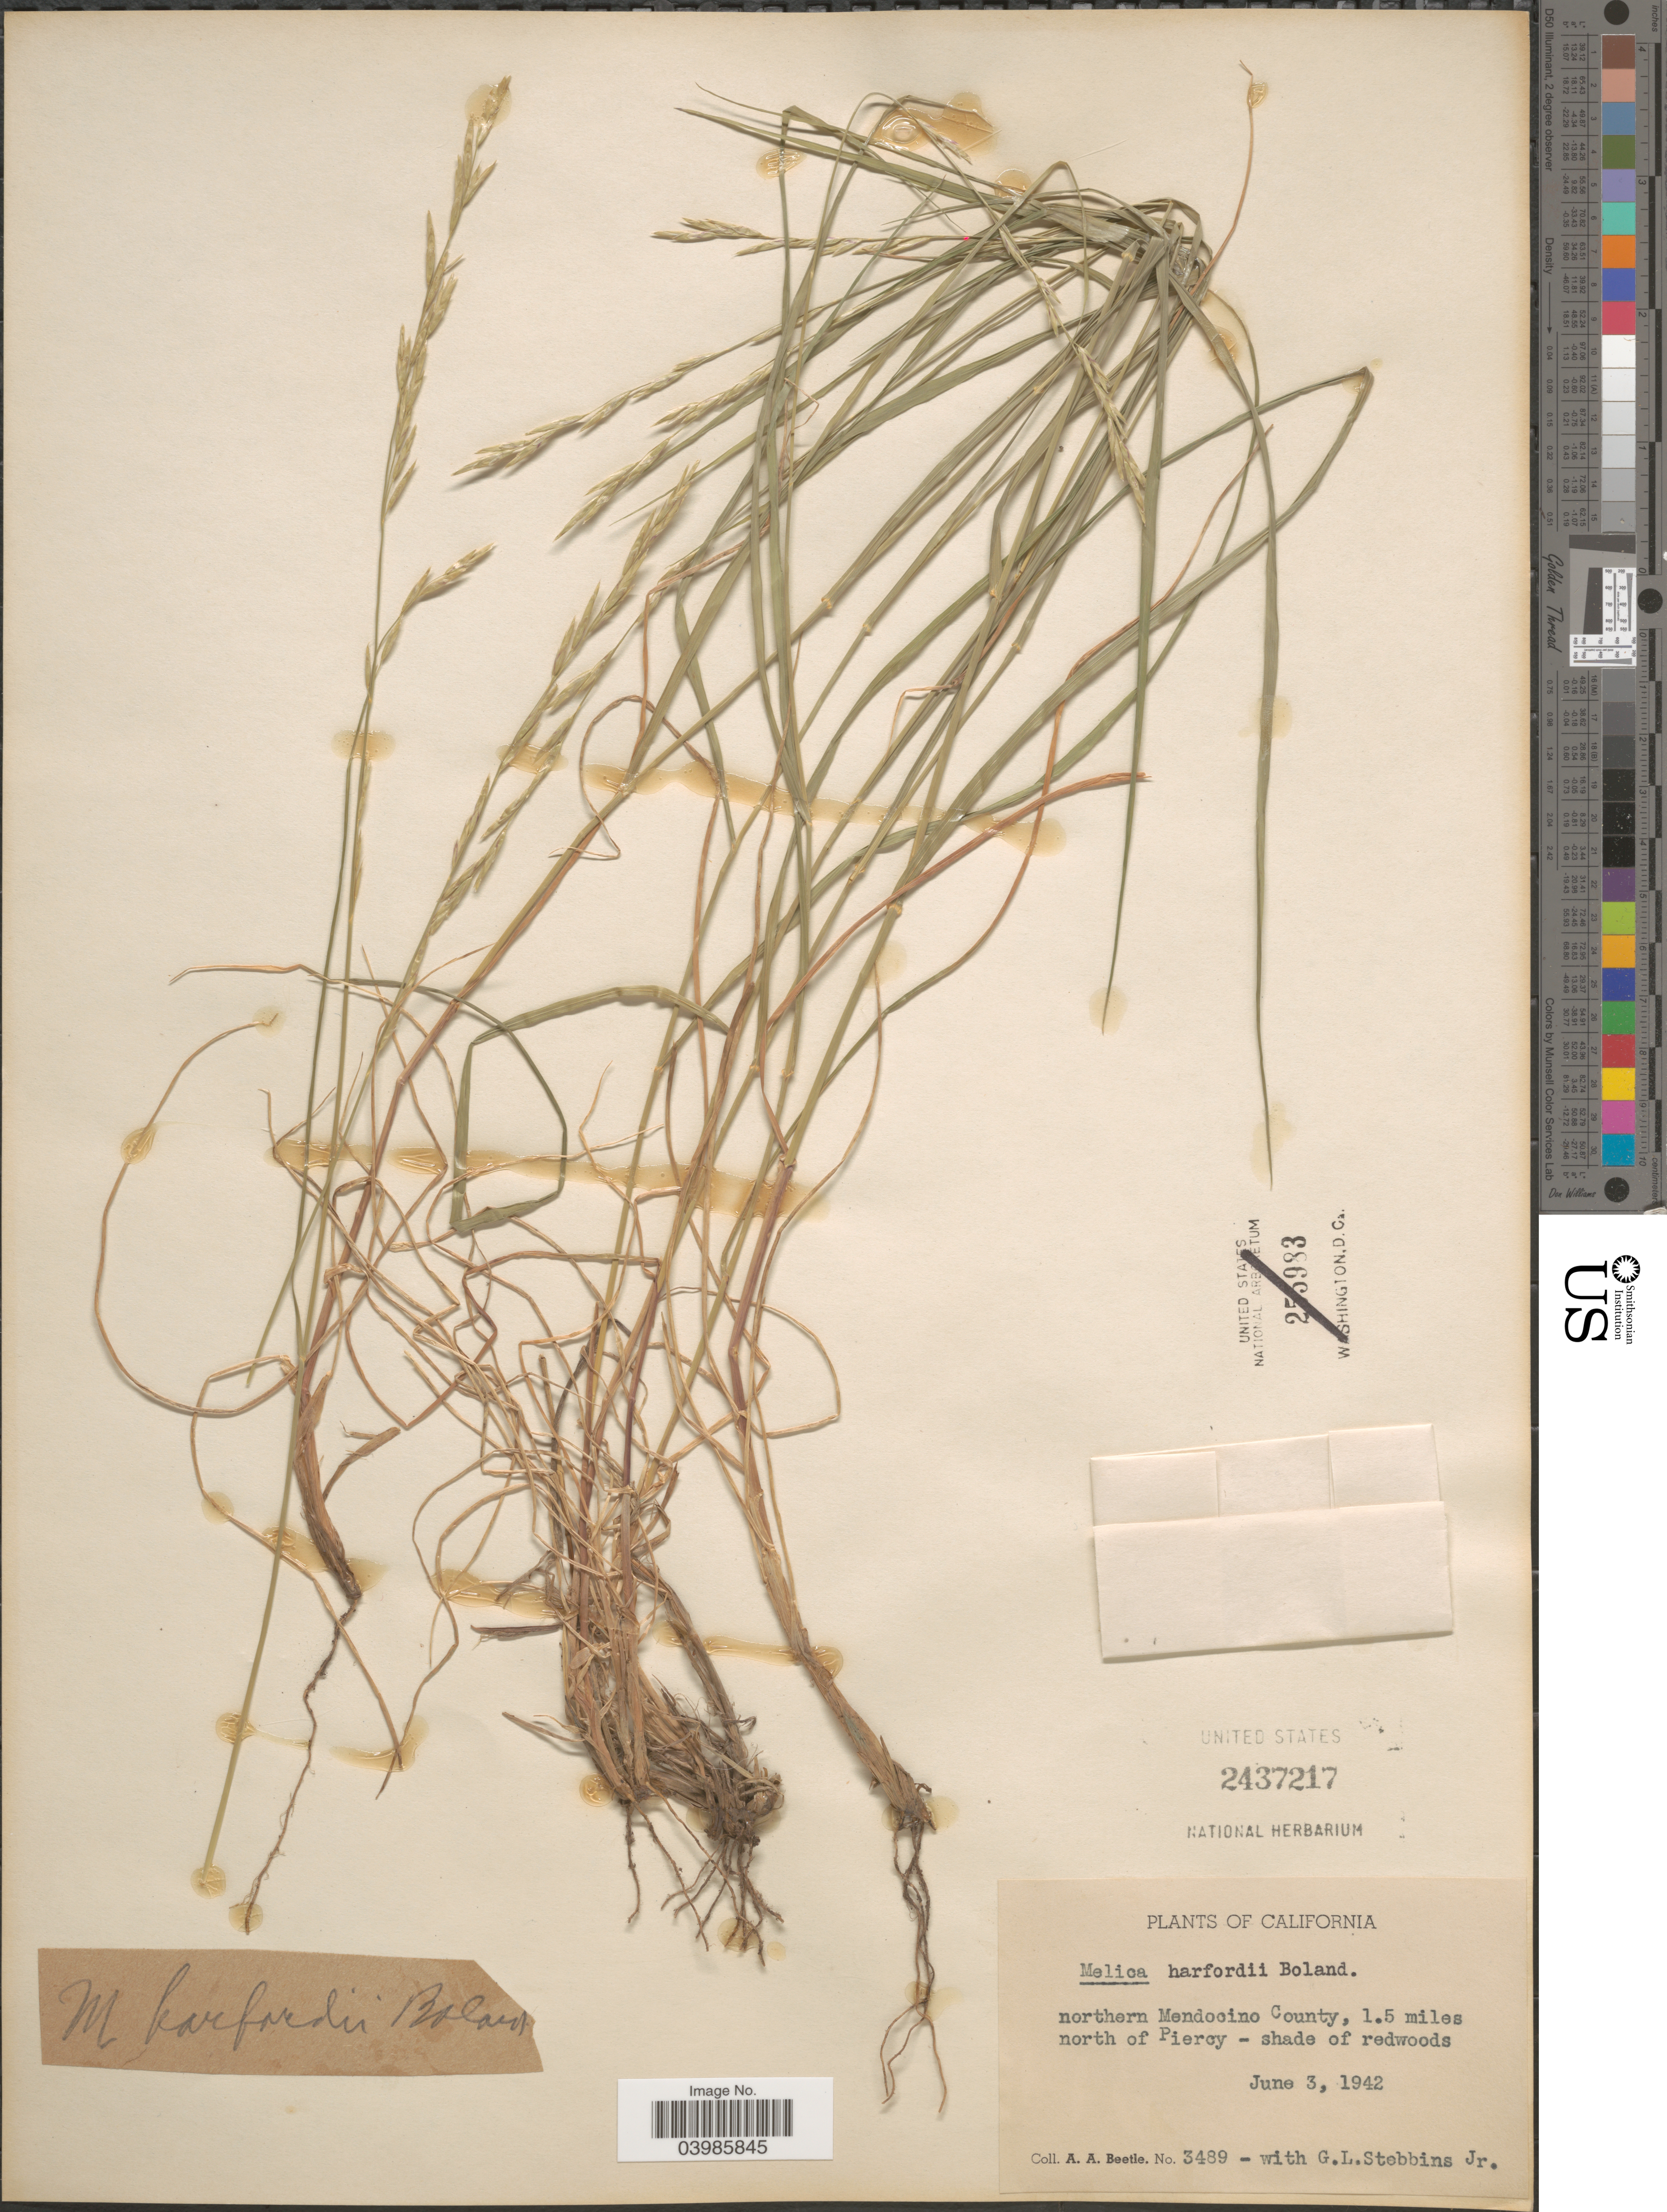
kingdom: Plantae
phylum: Tracheophyta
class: Liliopsida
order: Poales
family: Poaceae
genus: Melica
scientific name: Melica harfordii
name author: Bol.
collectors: A. A. Beetle & G. L. Stebbins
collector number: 3489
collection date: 1942-06-03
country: United States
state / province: California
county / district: Mendocino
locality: Northern Mendocino County, 1.5 miles north of Piercy - shade of redwoods.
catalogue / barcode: US 2437217